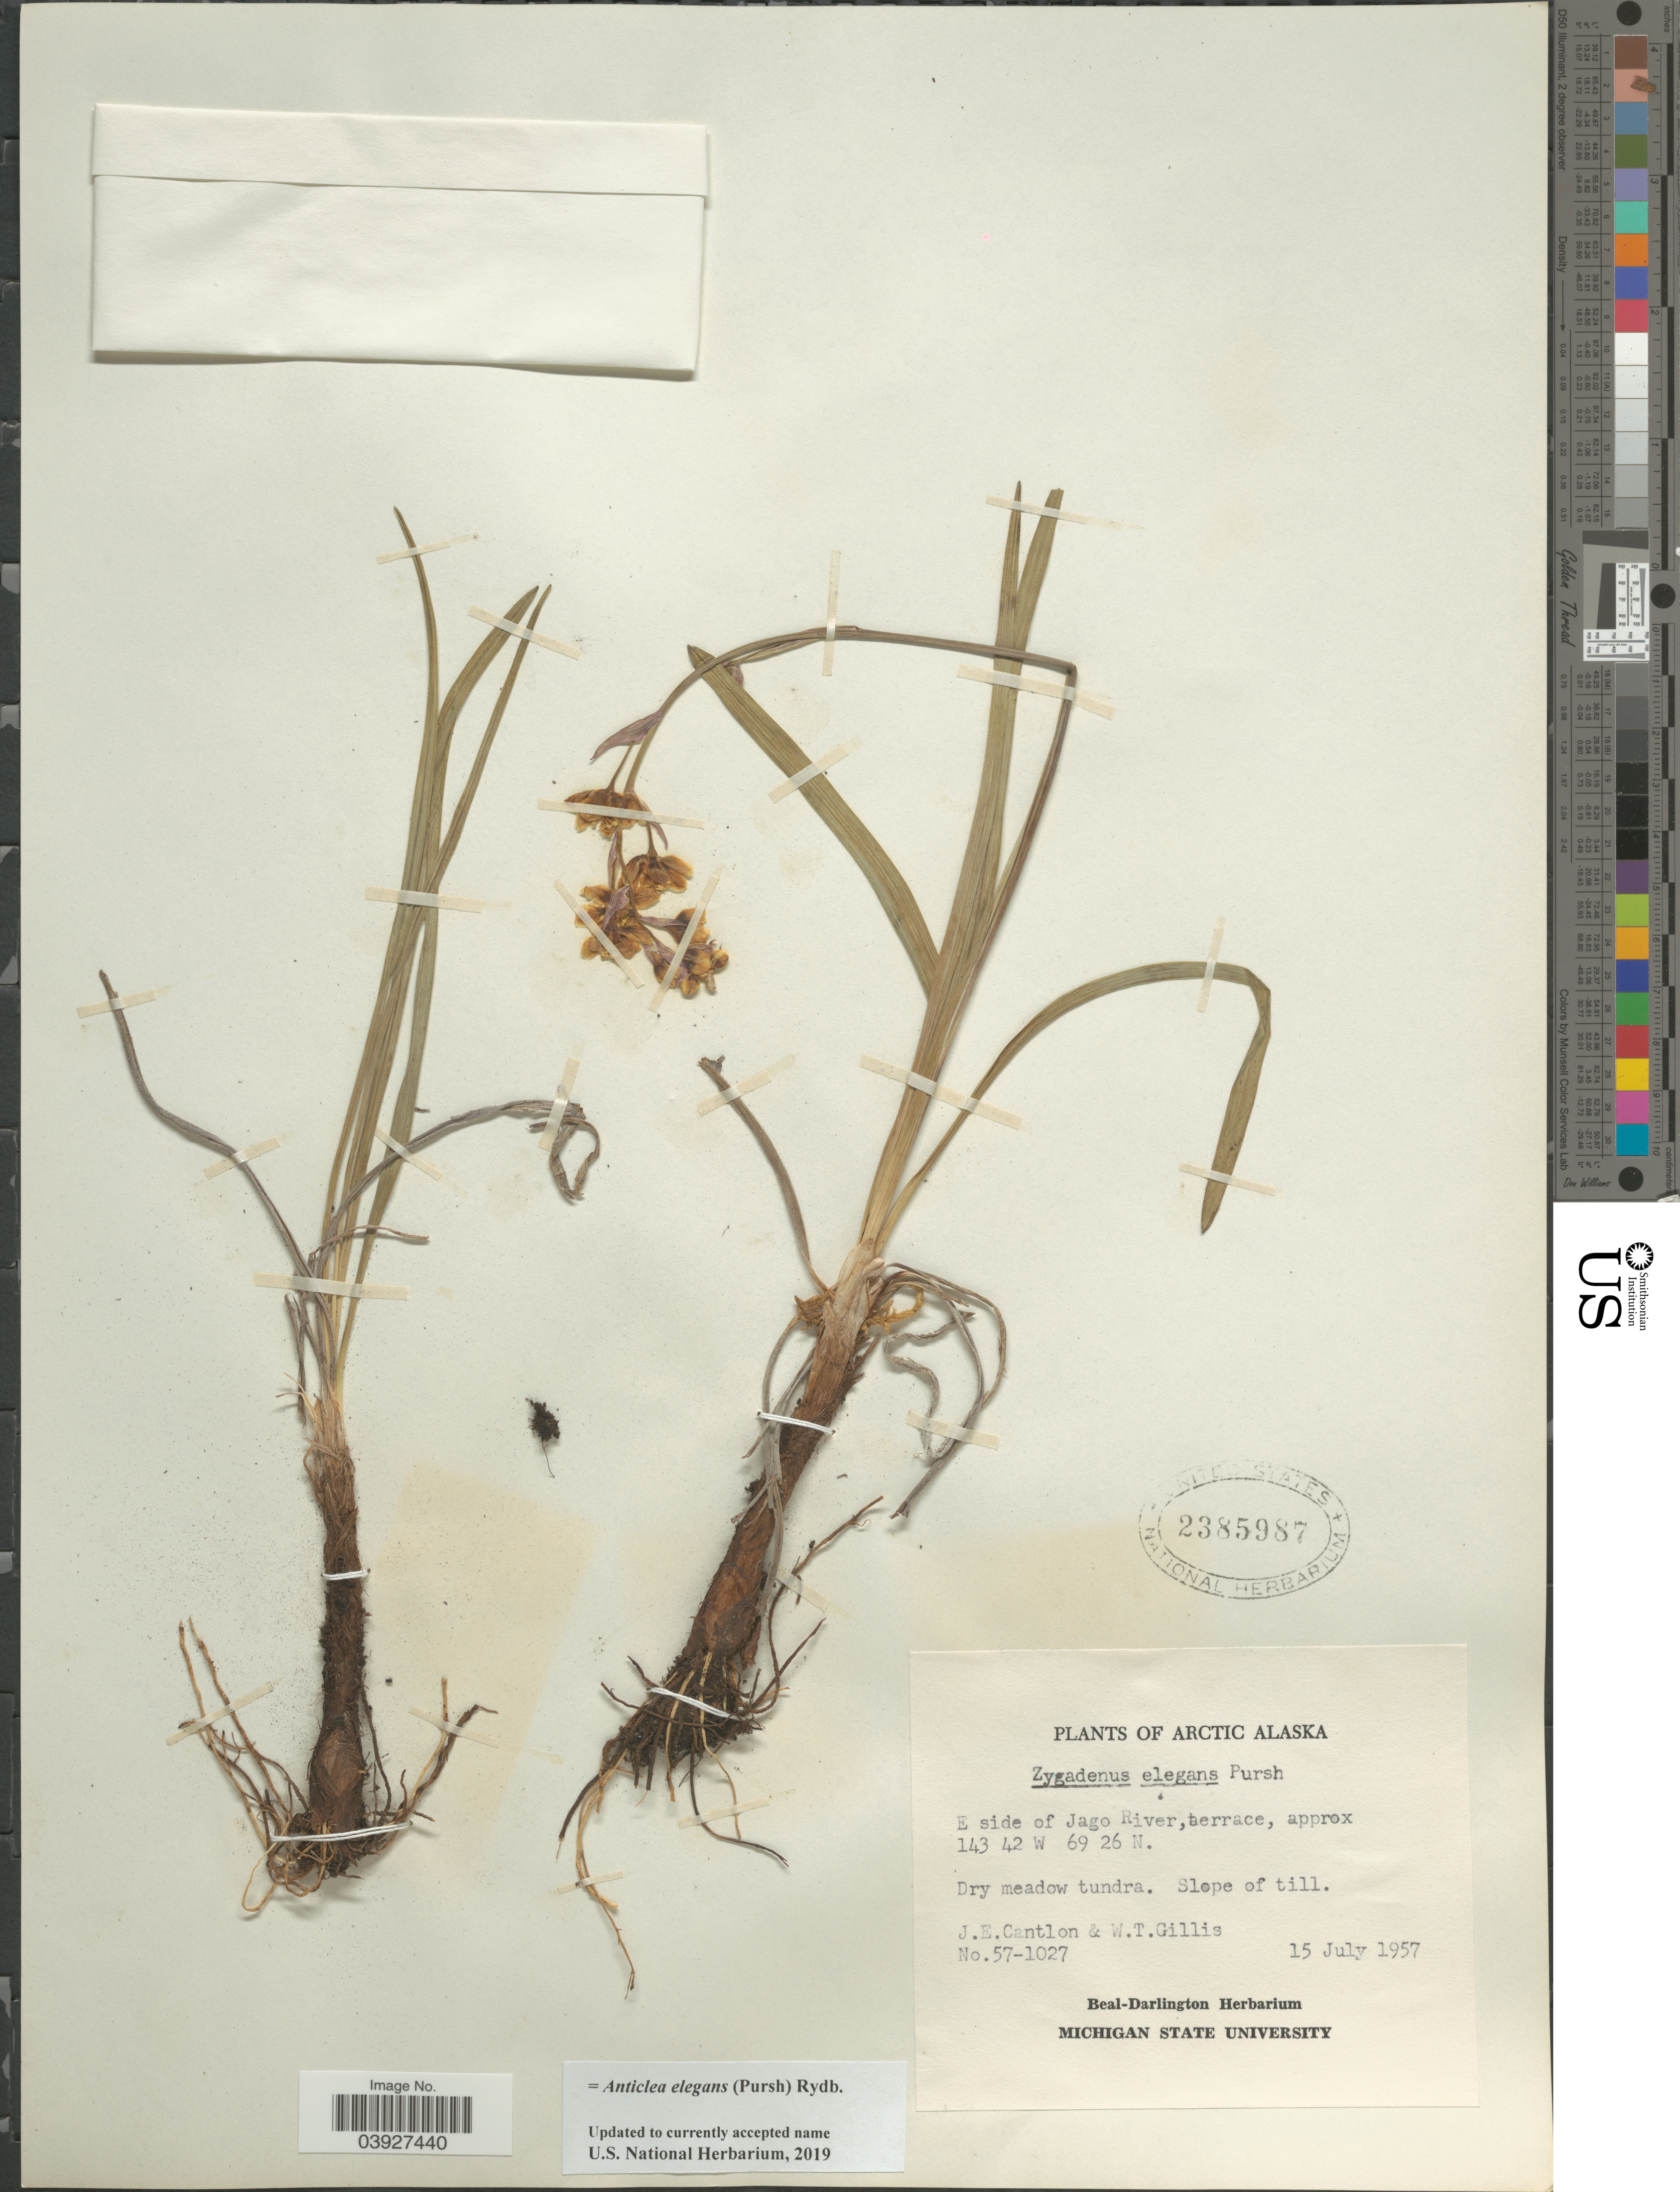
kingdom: Plantae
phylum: Tracheophyta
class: Liliopsida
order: Liliales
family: Melanthiaceae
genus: Anticlea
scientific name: Anticlea elegans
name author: (Pursh) Rydb.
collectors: J. Cantlon & W. T. Gillis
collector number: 57-1027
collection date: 1957-07-15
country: United States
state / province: Alaska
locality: Arctic Alaska. E side of Jago River, terrace.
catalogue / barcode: US 2385987